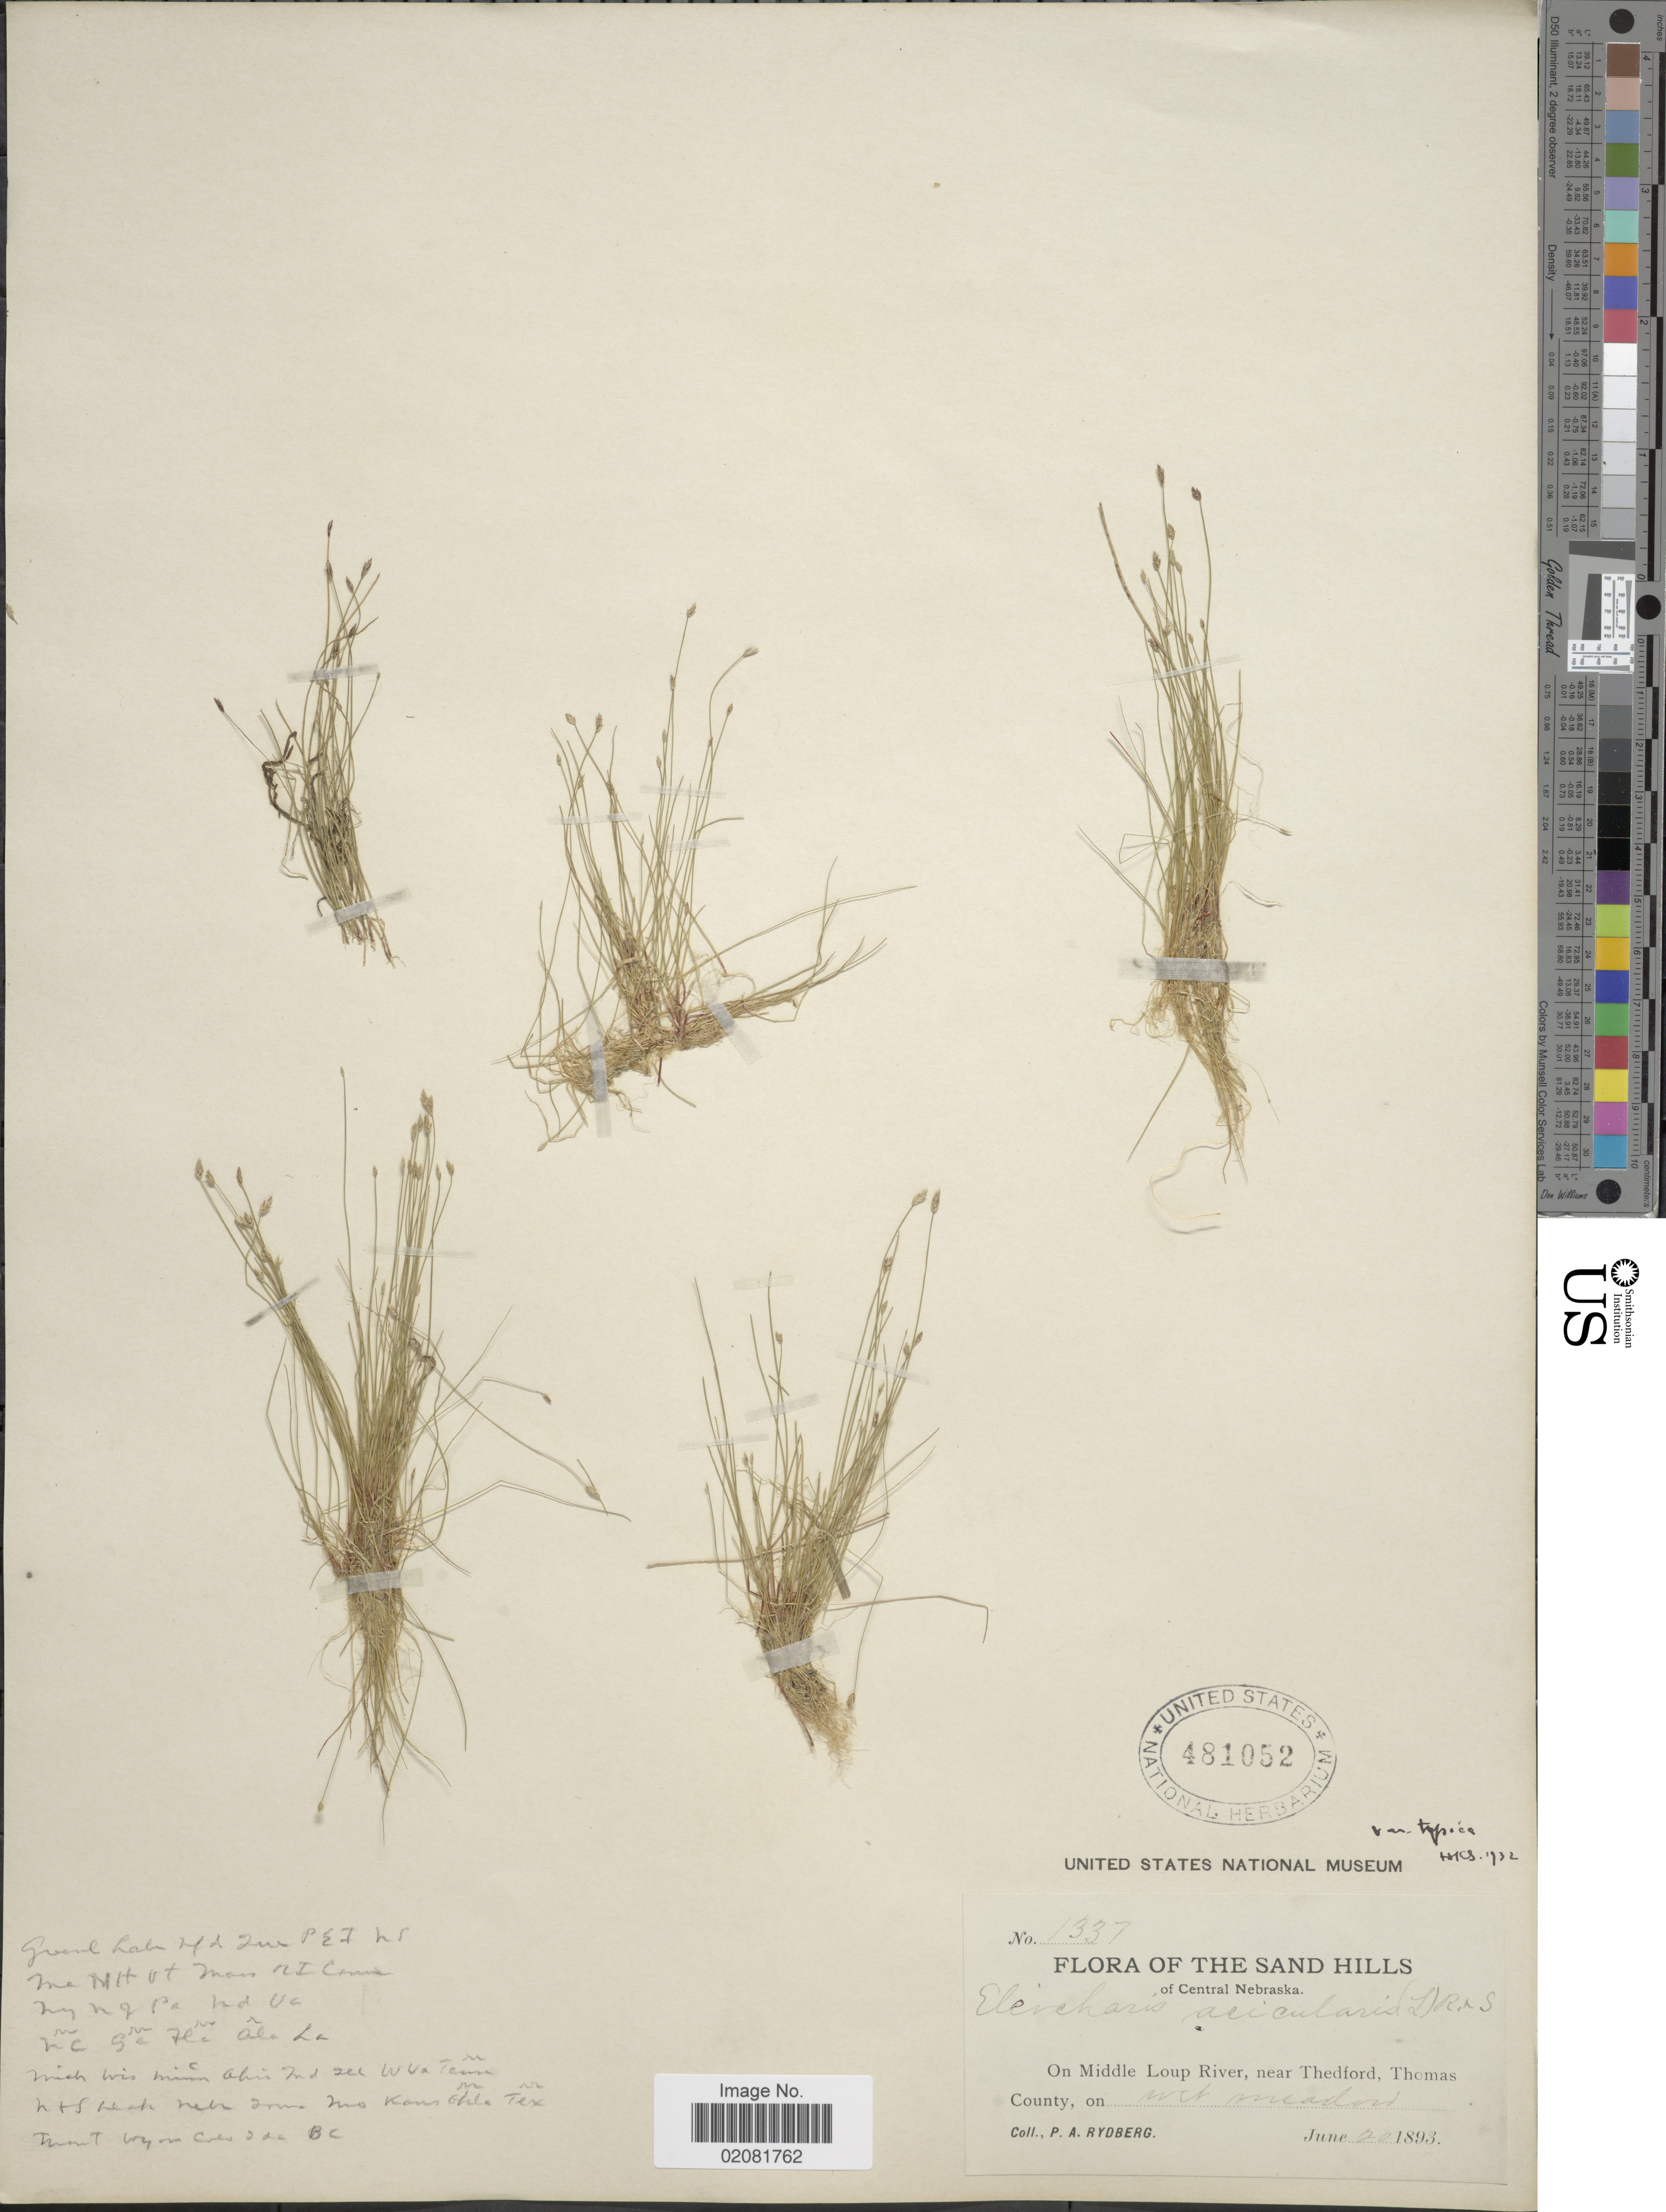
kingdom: Plantae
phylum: Tracheophyta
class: Liliopsida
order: Poales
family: Cyperaceae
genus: Eleocharis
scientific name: Eleocharis acicularis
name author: (L.) Roem. & Schult.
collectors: P. A. Rydberg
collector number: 1337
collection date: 1893-06-20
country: United States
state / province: Nebraska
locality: Sand Hills of Central Nebraska. On Middle Loup River, near Thedford, Thomas County, on wet meadow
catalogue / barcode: US 481052